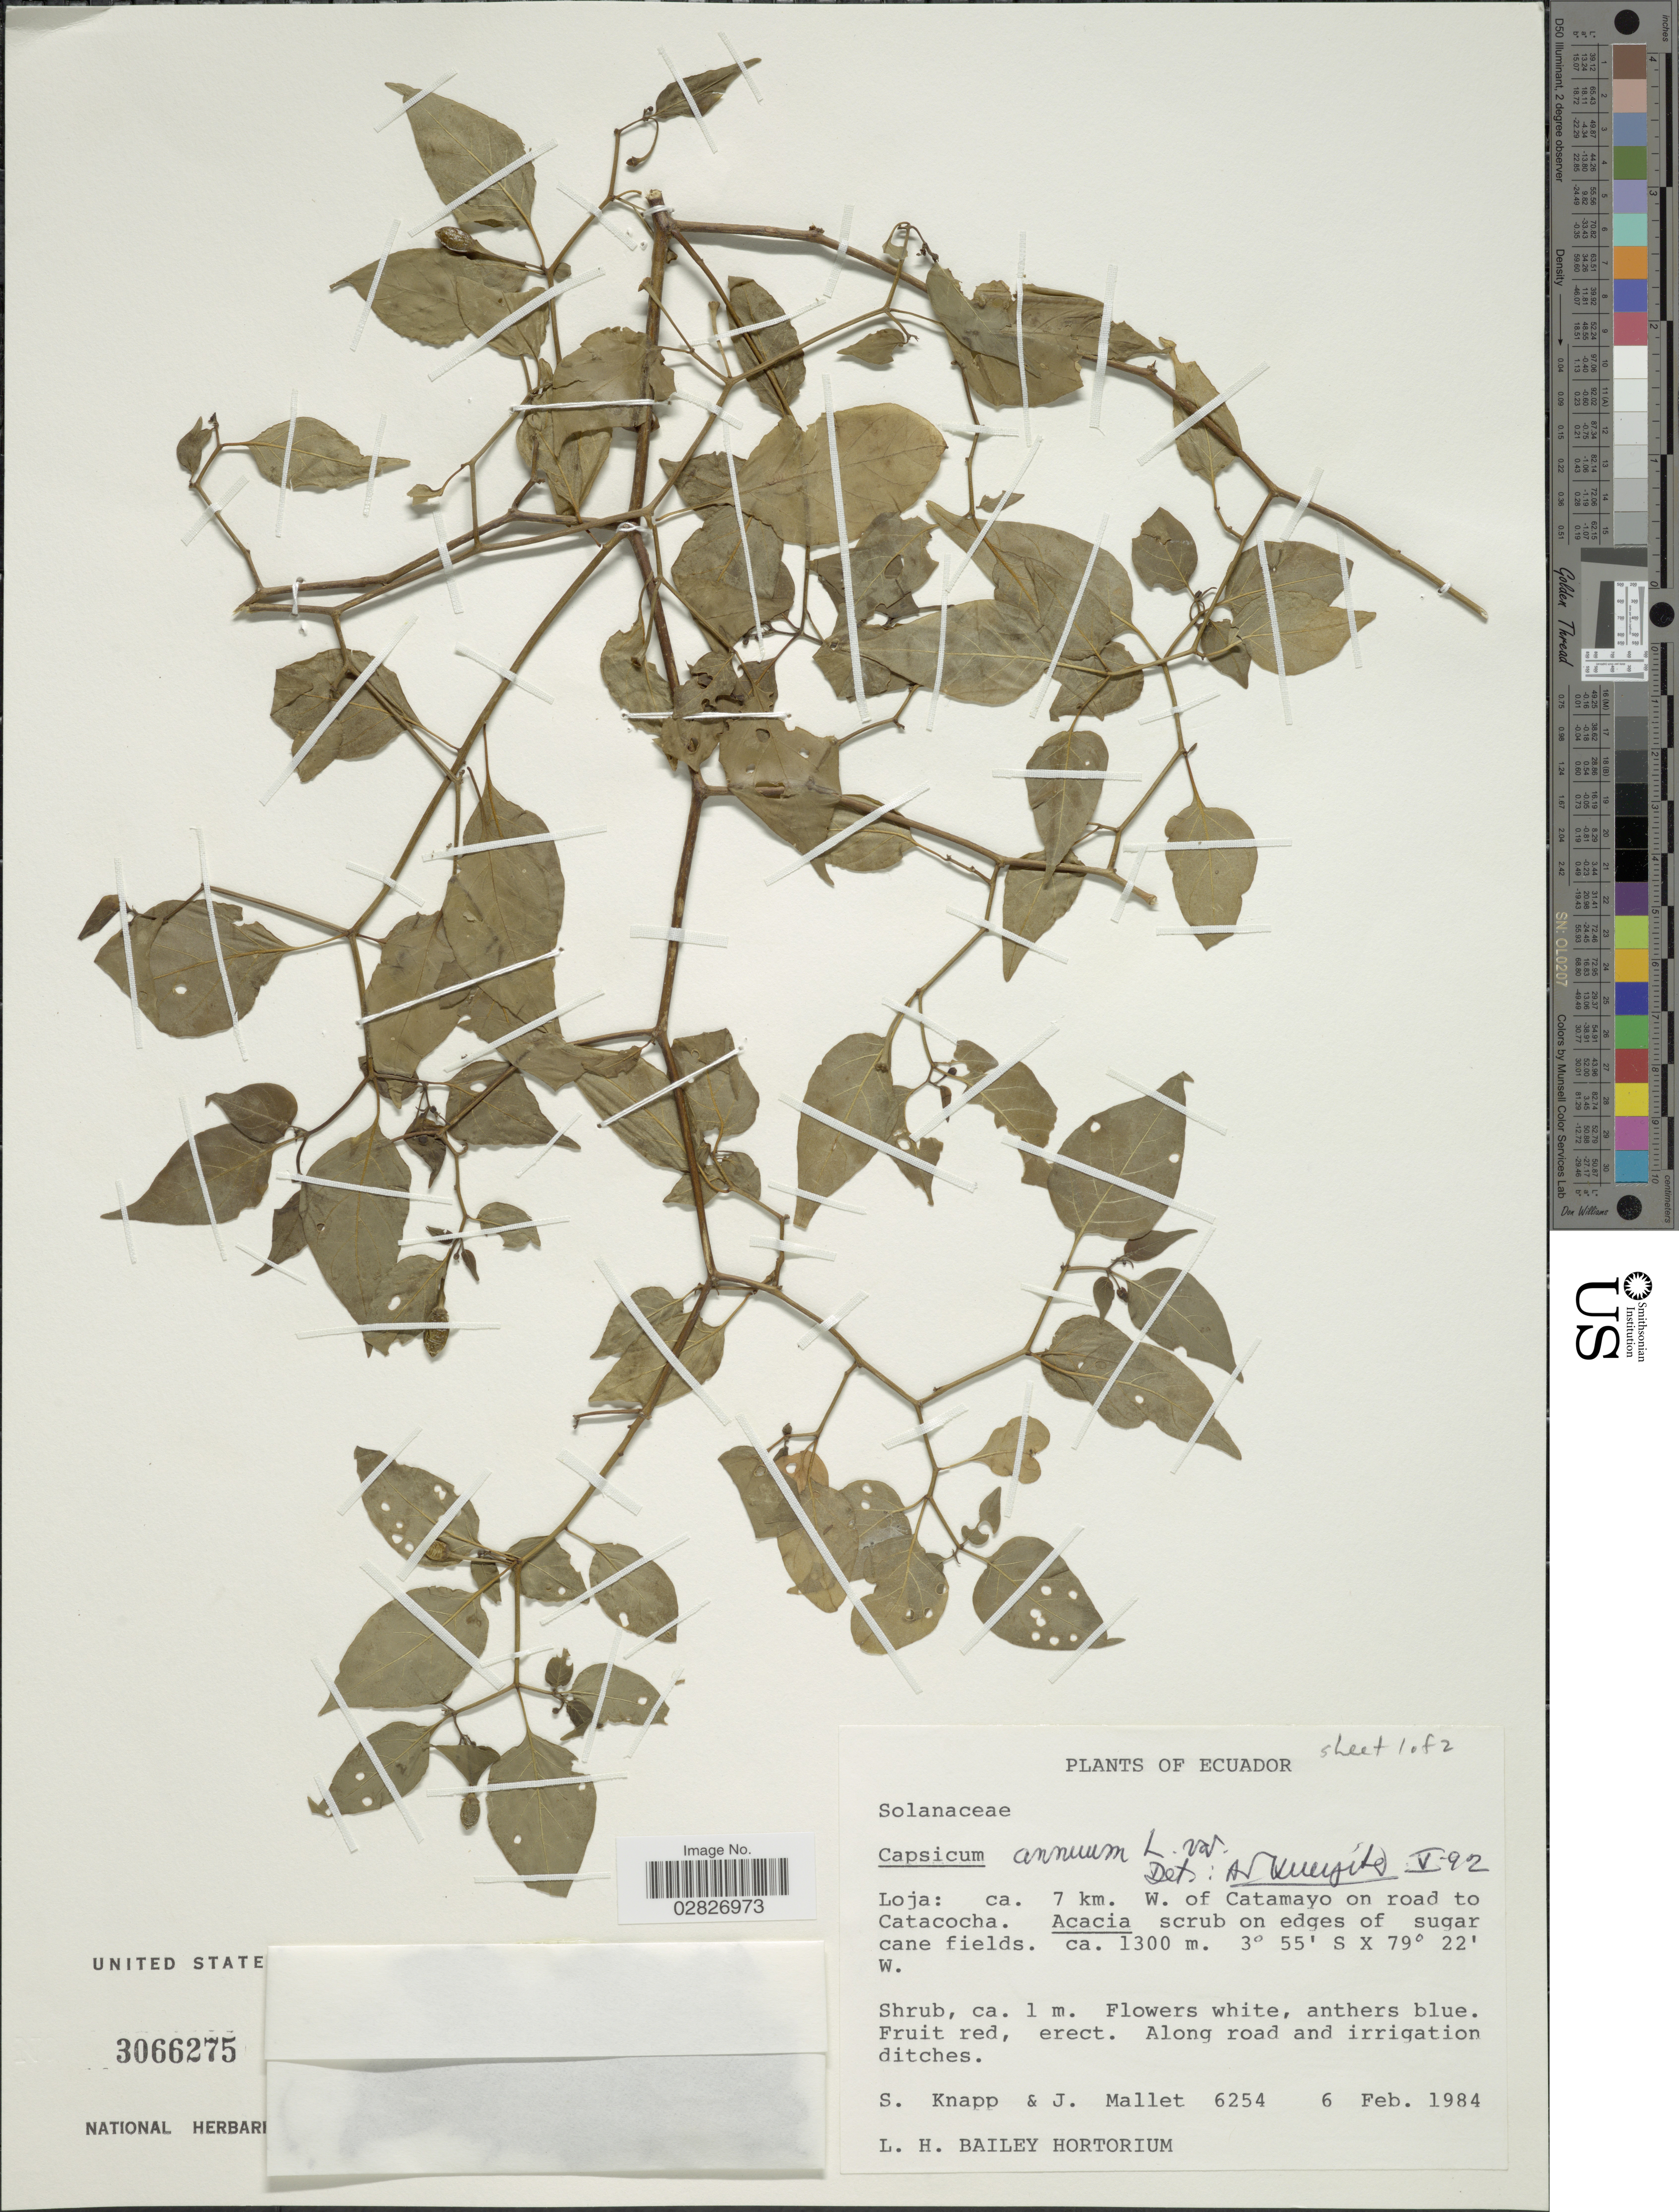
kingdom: Plantae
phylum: Tracheophyta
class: Magnoliopsida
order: Solanales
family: Solanaceae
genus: Capsicum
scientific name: Capsicum annuum 'Habanero'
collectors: S. Knapp & J. Mallet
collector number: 6254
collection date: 1984-02-06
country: Ecuador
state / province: Loja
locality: Ca. 7 km. W. of Catamayo on road to Catacocha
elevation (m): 1300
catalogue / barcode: US 3066275